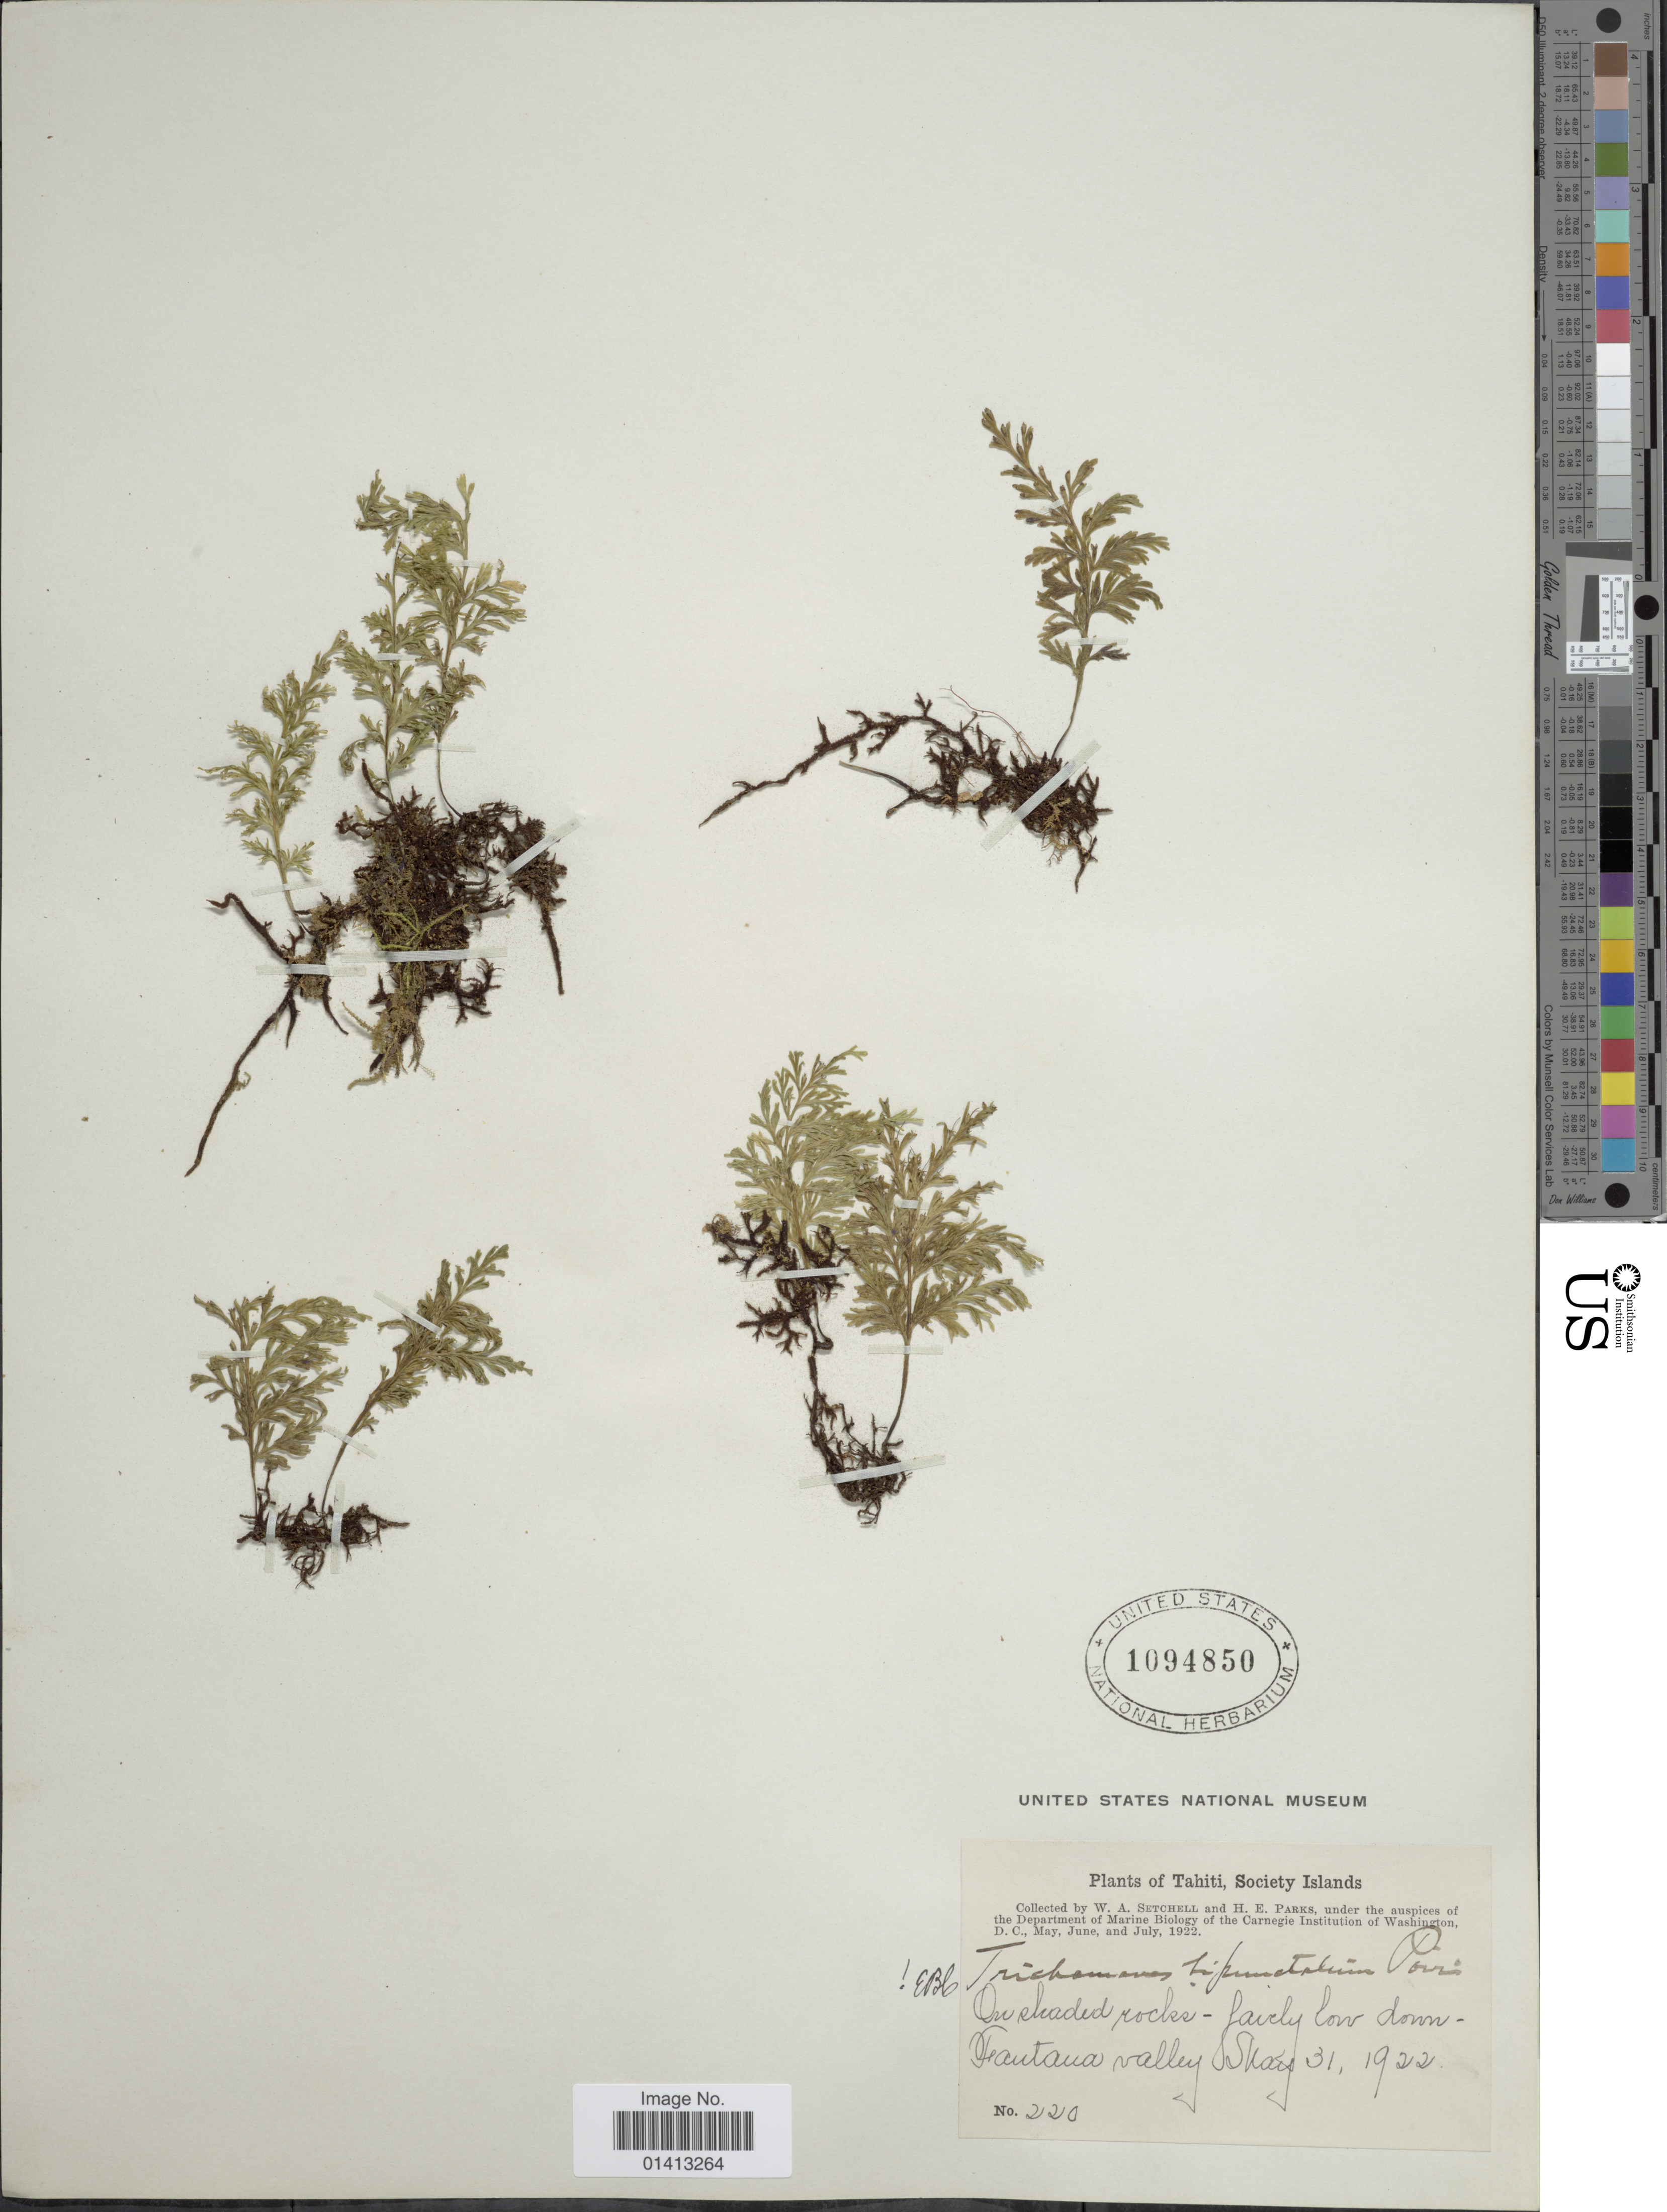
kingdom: Plantae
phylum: Tracheophyta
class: Polypodiopsida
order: Hymenophyllales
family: Hymenophyllaceae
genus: Crepidomanes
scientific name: Crepidomanes bipunctatum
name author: (Poir.) Copel.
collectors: W. Setchell & H. E. Parks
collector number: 220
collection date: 1922-05-31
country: French Polynesia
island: Tahiti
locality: Tahiti, Society Islands, Fantaua valley Shay [interpreted]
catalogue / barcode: US 1094850